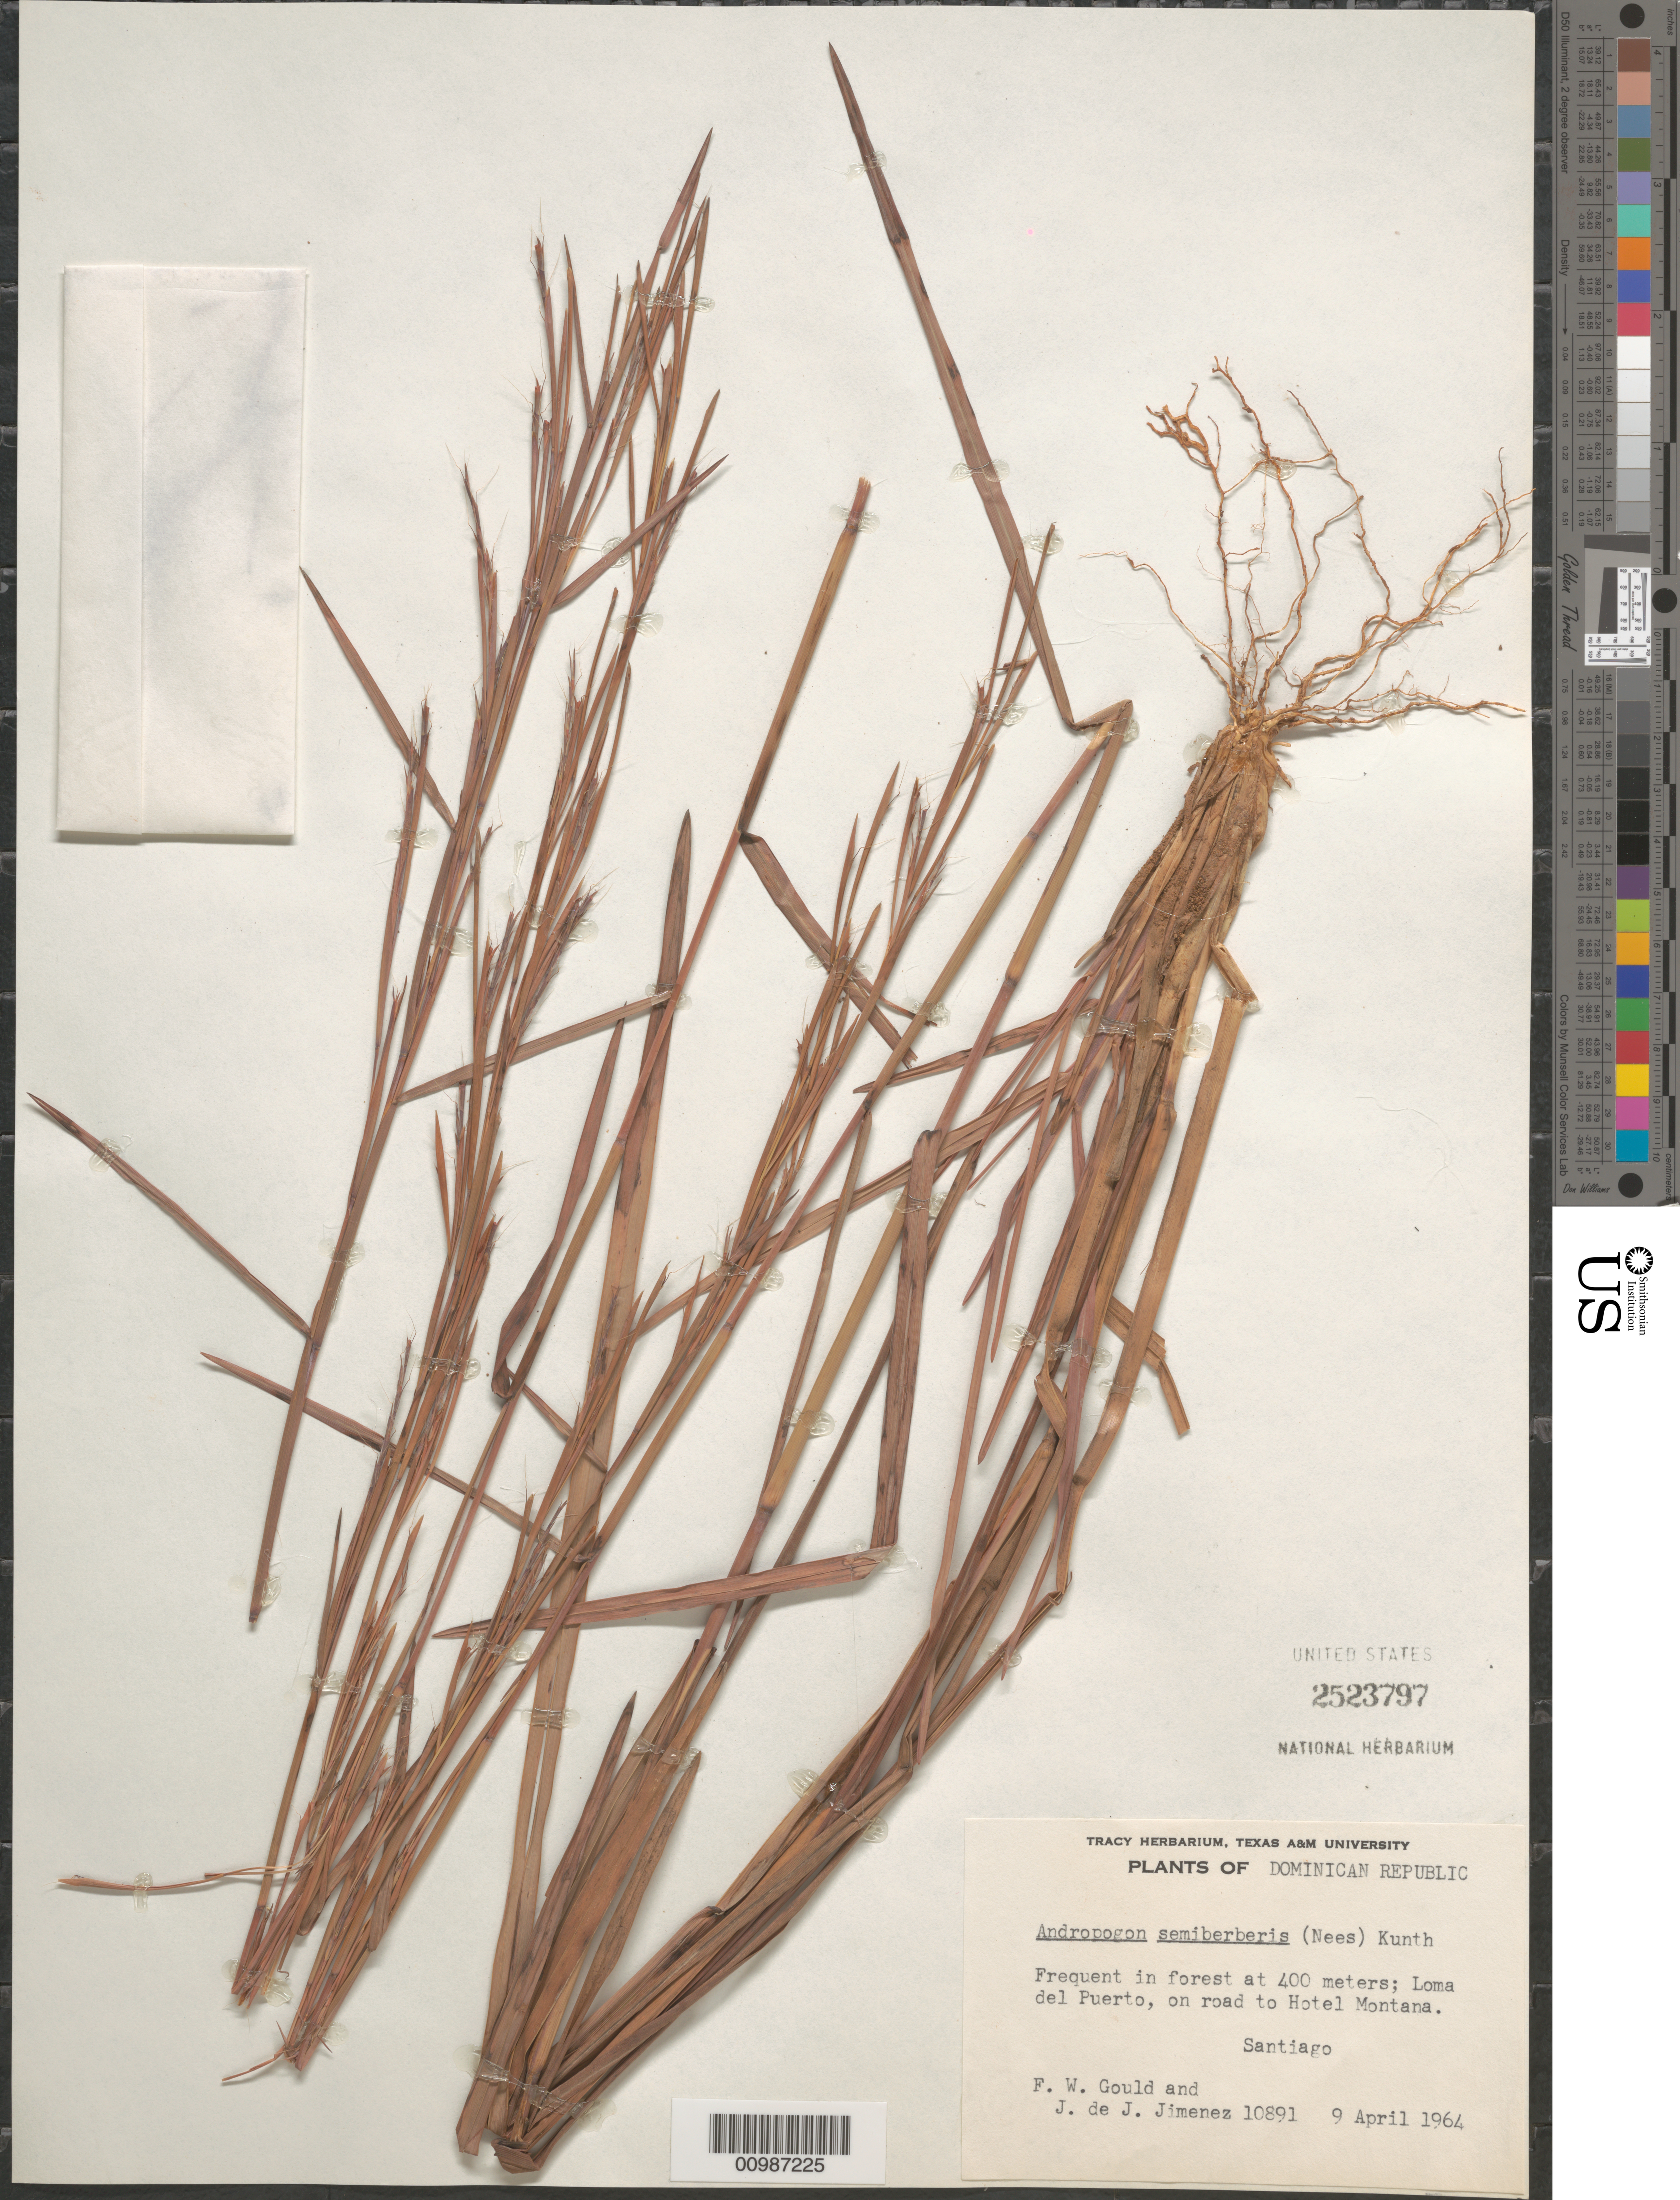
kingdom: Plantae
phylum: Tracheophyta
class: Liliopsida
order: Poales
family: Poaceae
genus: Andropogon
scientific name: Andropogon semiberbis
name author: (Nees) Kunth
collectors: F. W. Gould & J. J. Jiménez Almonte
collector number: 10891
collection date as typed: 09 Apr 1964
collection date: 1964-04-09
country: Dominican Republic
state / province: Santiago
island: Hispaniola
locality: Loma del Puerto, on road to Hotel Montana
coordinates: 0 N, 0 E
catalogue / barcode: US 2523797